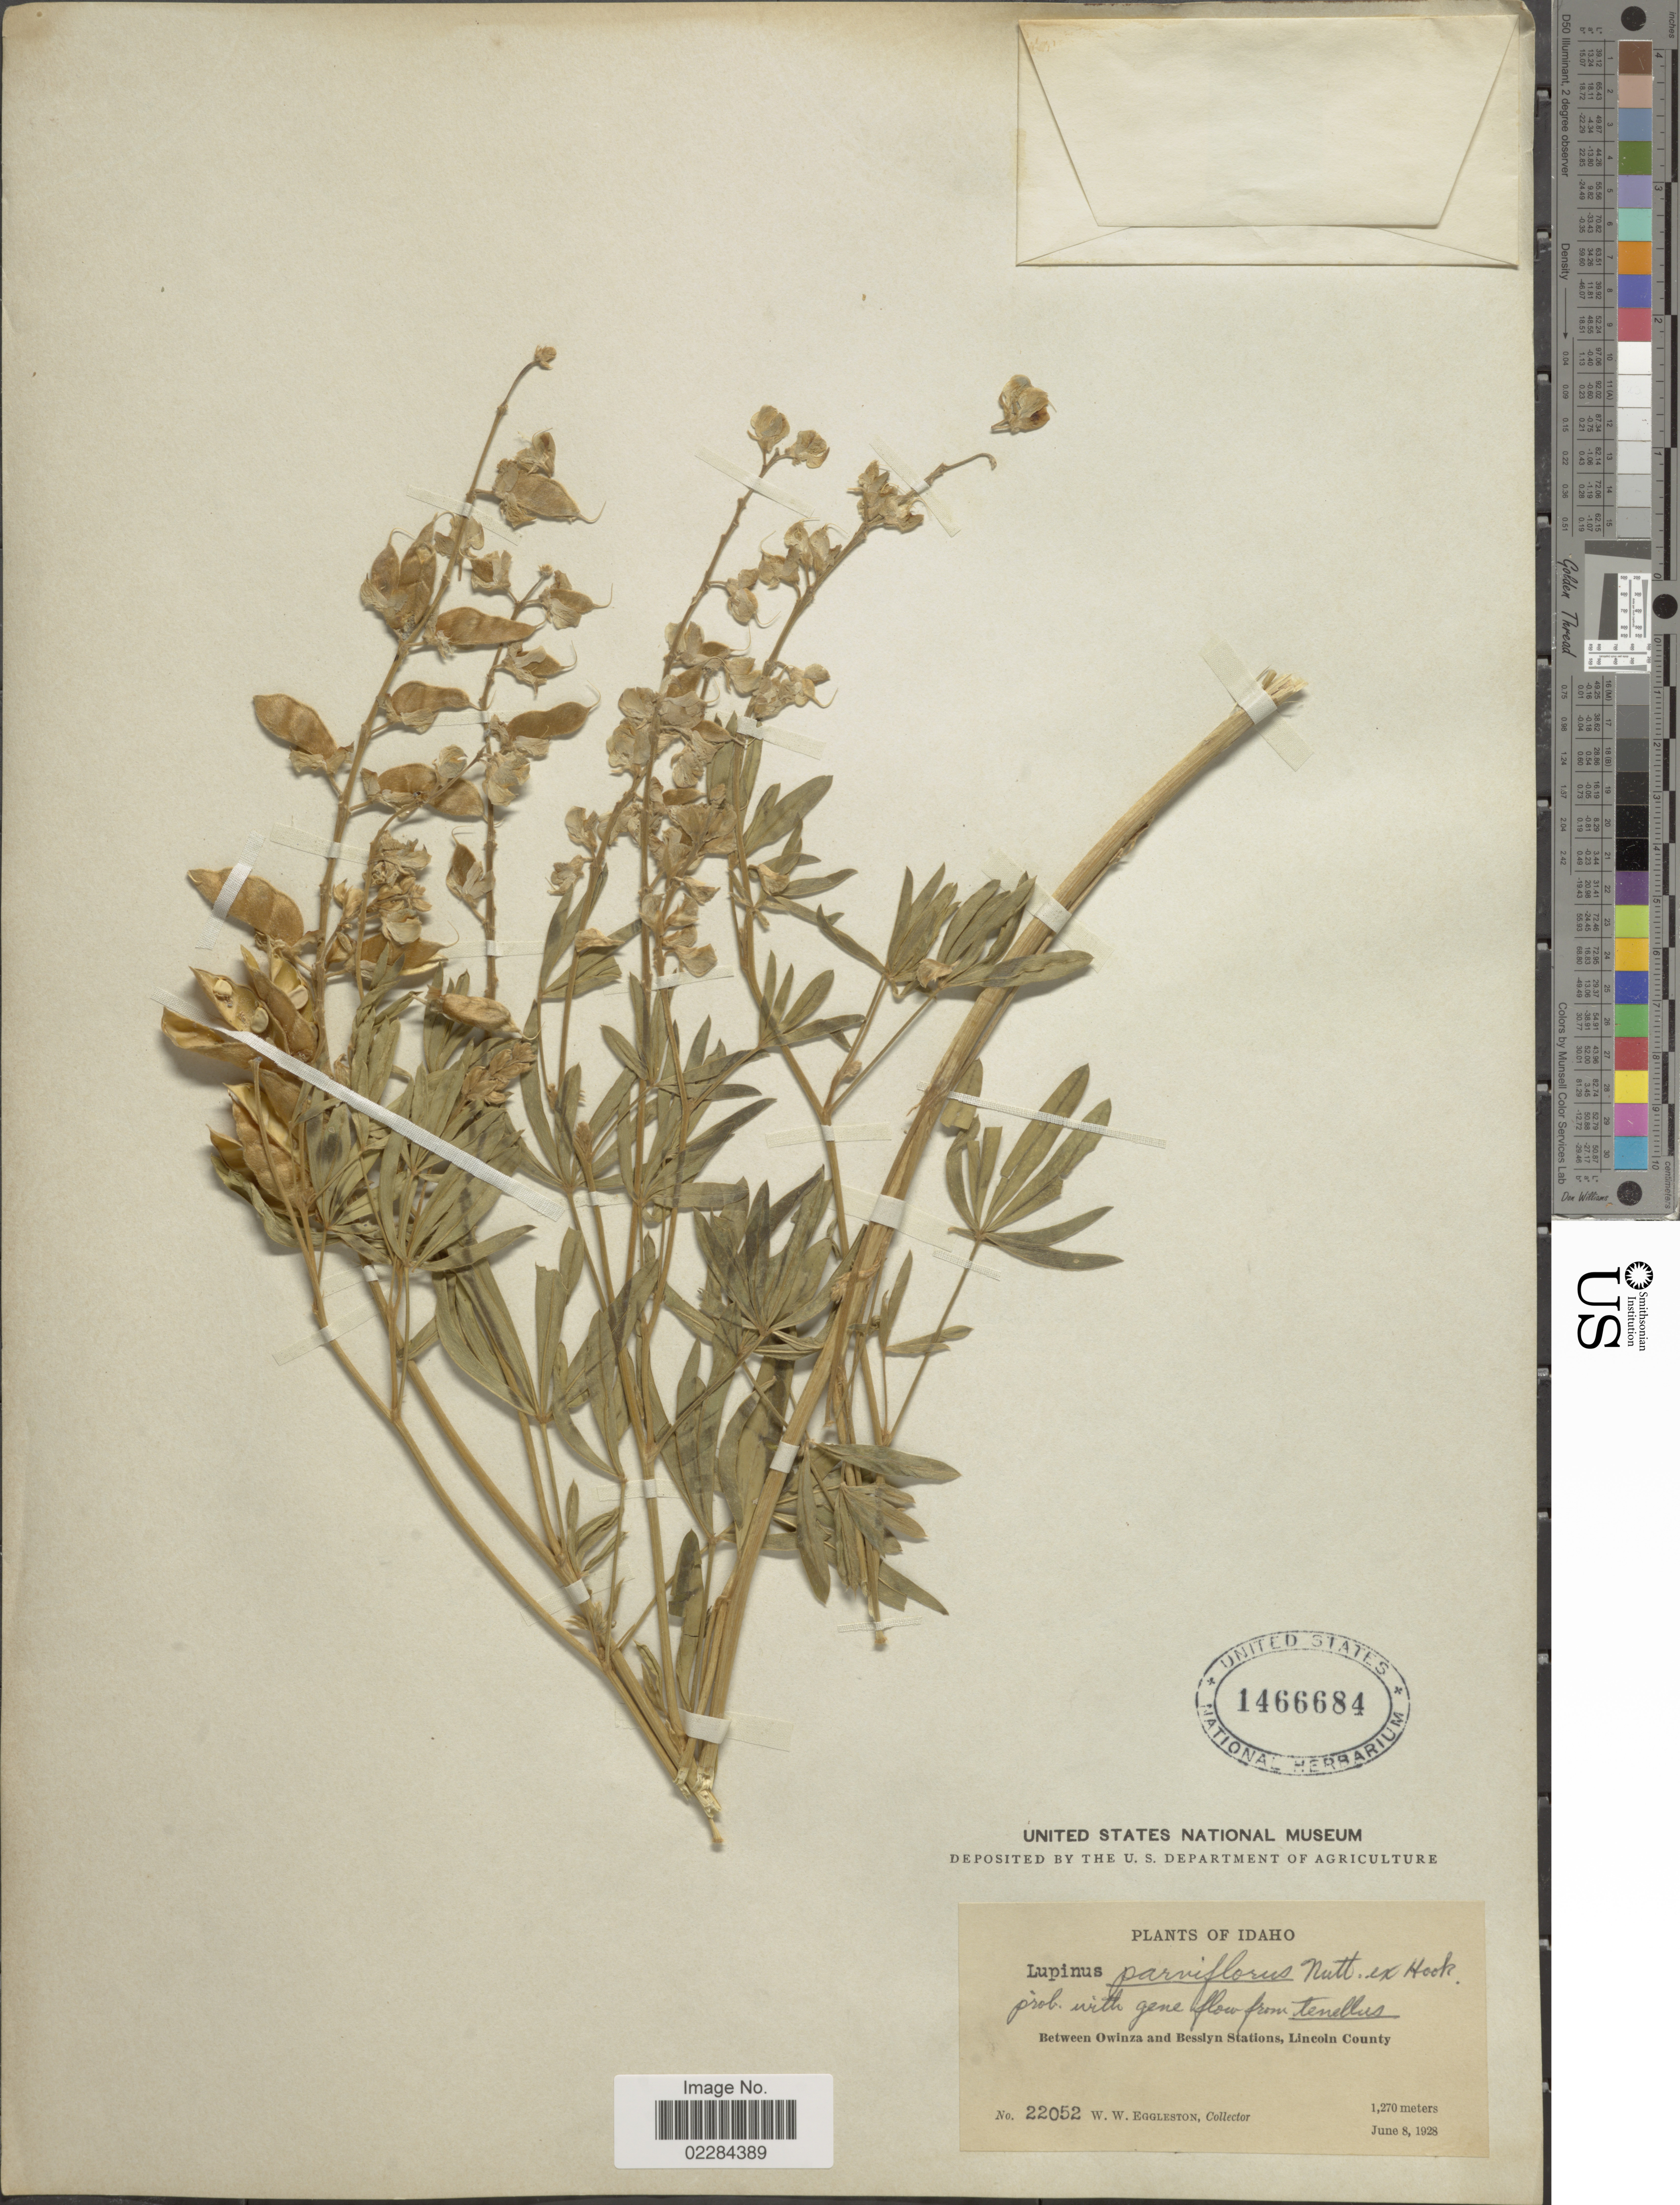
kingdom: Plantae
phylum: Tracheophyta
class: Magnoliopsida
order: Fabales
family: Fabaceae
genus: Lupinus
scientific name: Lupinus argenteus var. parviflorus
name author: (Nutt. ex Hook. & Arn.) C.L. Hitchc.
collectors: W. W. Eggleston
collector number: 22052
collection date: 1928-06-08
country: United States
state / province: Idaho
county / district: Lincoln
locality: Between Owinza and Bessiyn Stations, Lincoln County.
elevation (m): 1270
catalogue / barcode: US 1466684